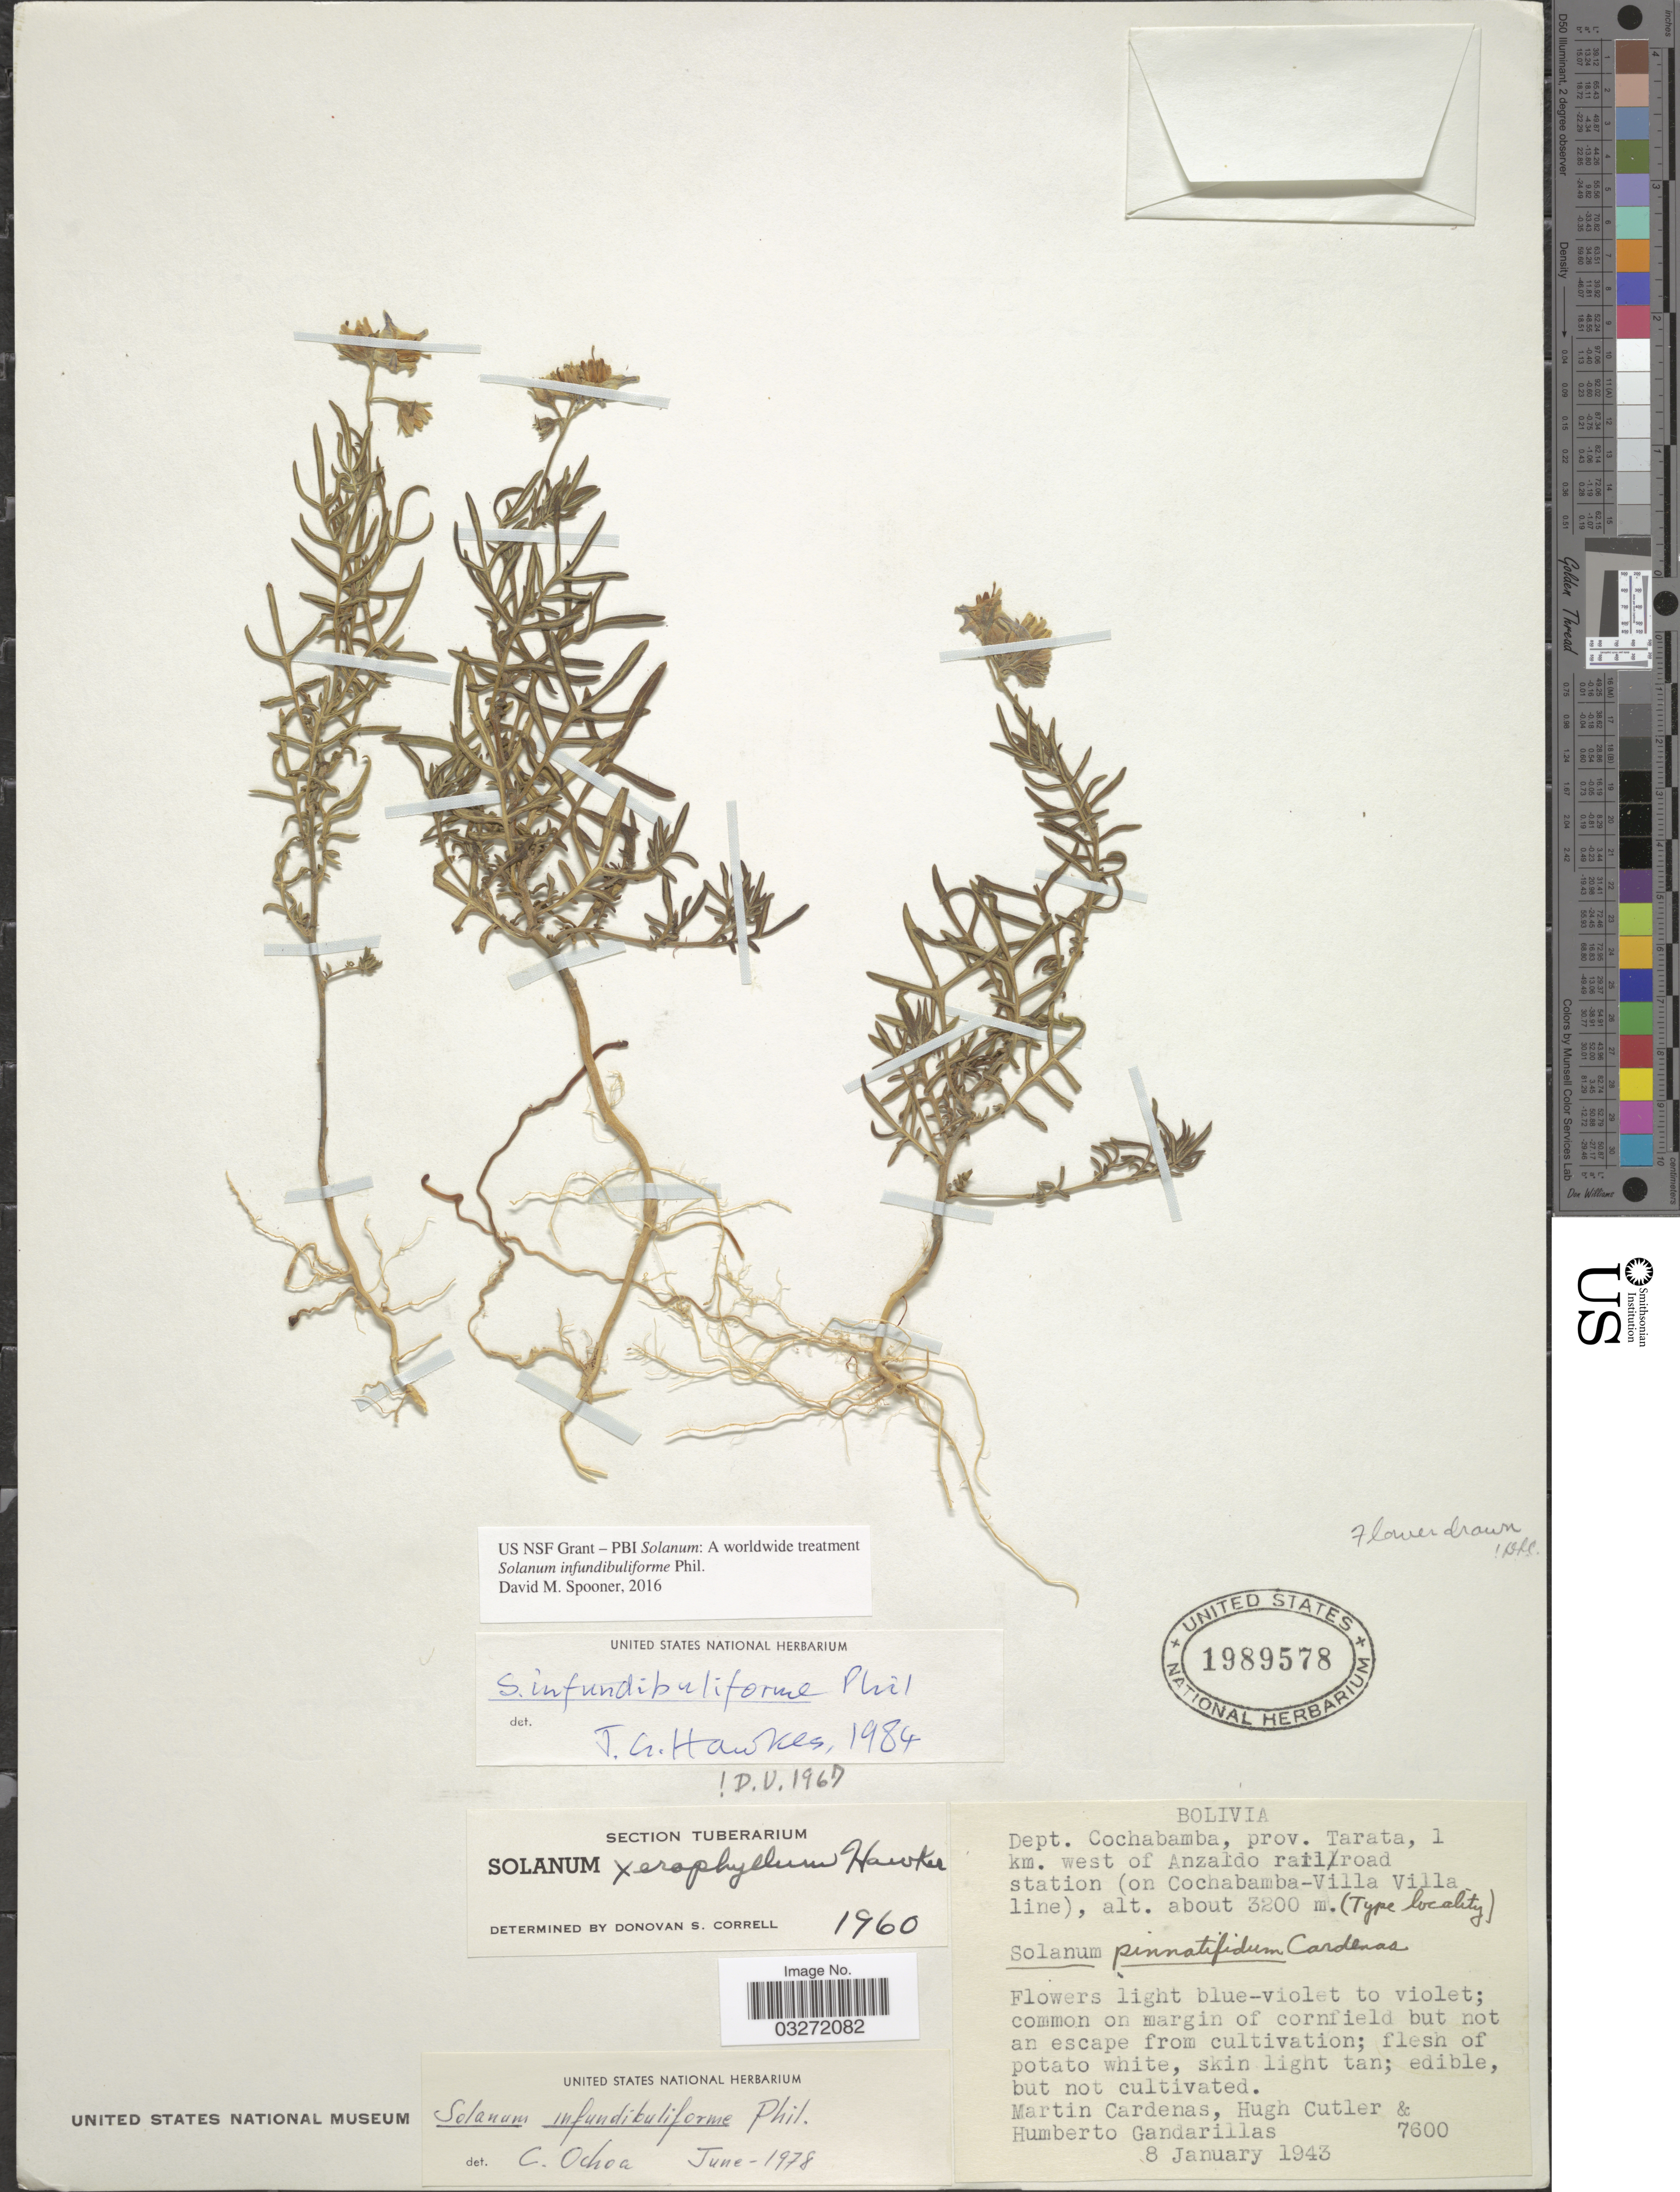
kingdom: Plantae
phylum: Tracheophyta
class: Magnoliopsida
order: Solanales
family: Solanaceae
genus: Solanum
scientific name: Solanum infundibuliforme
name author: Phil.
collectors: M. Cárdenas, H. C. Cutler & H. Gandarillas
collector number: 7600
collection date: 1943-01-08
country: Bolivia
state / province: Cochabamba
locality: Dept. Cochabamba, prov. Tarata, 1 km. west of Anzaldo rail/road station (on Cochabamba-Villa Villa line).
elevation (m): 3200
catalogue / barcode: US 1989578